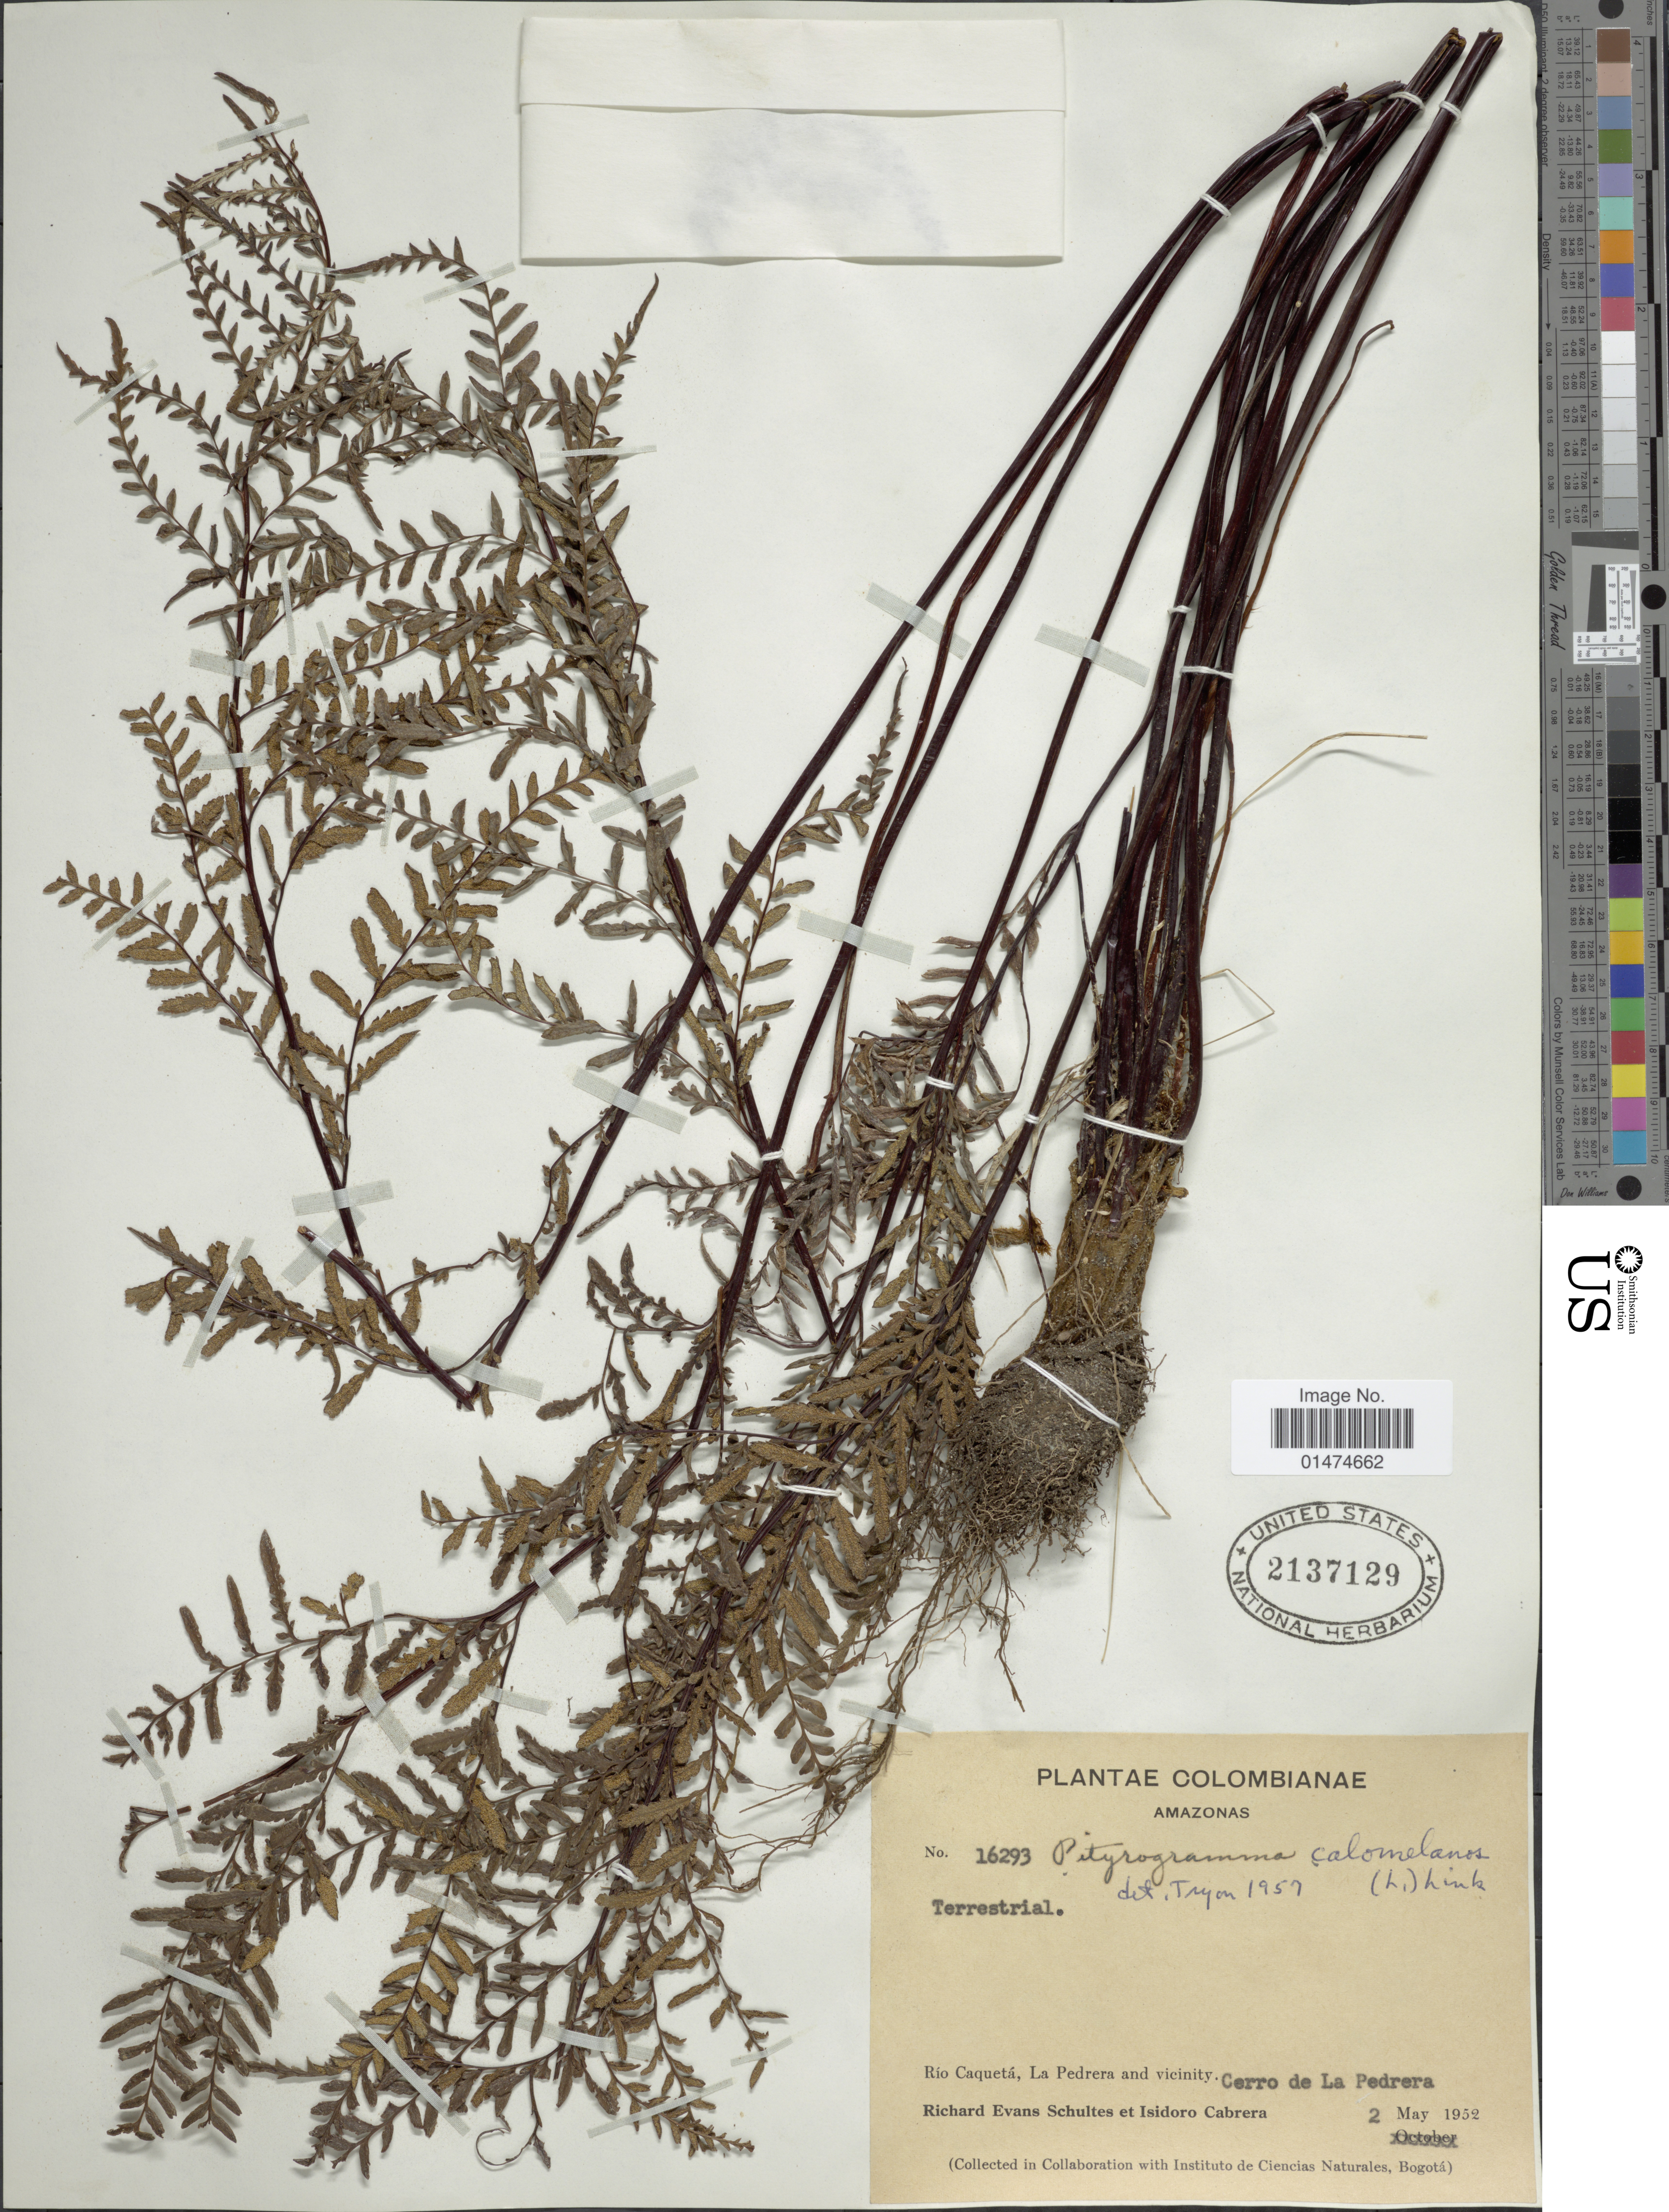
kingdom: Plantae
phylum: Tracheophyta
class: Polypodiopsida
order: Polypodiales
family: Pteridaceae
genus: Pityrogramma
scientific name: Pityrogramma calomelanos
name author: (L.) Link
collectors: R. E. Schultes & I. Cabrera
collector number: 16293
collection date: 1952-05-02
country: Colombia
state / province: Amazônas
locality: Rio Caqueta, La Pedrera and vicinity. Cerro de La Pedrera.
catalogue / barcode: US 2137129